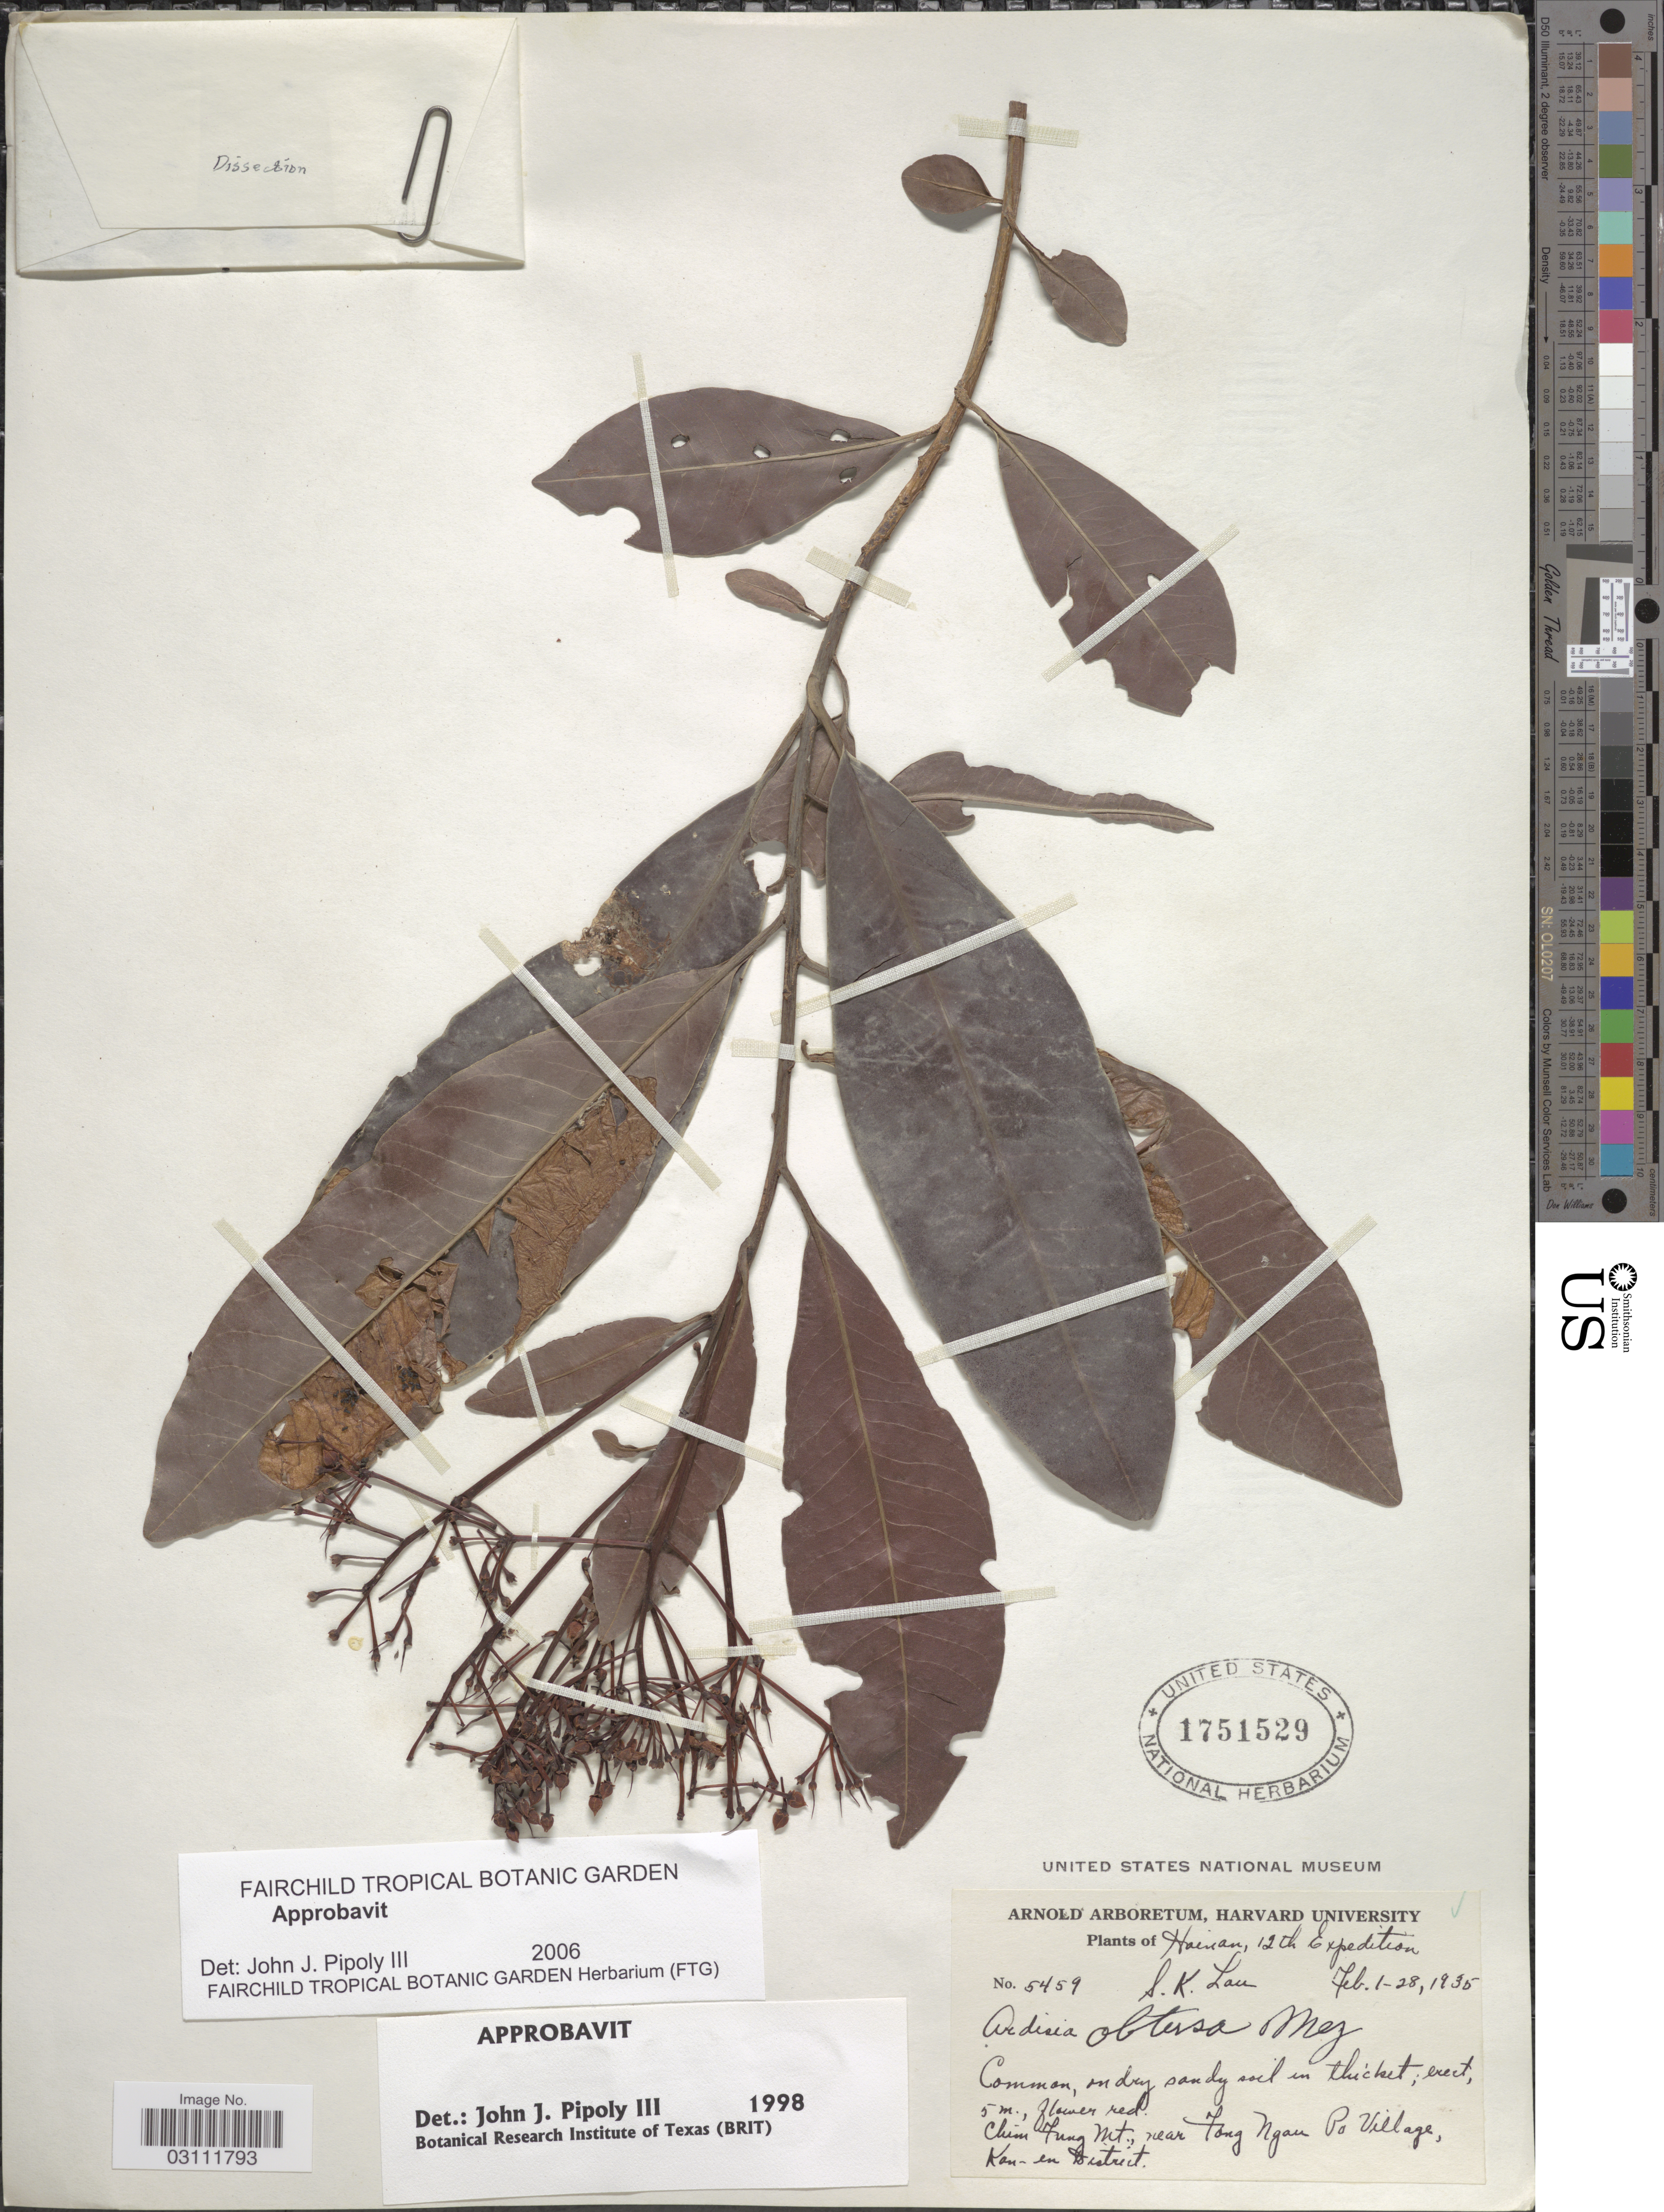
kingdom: Plantae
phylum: Tracheophyta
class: Magnoliopsida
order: Ericales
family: Primulaceae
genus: Ardisia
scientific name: Ardisia obtusa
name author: Mez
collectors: S. K. Lau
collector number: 5459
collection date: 1935-02-01/1935-02-28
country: China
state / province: Hainan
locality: Chim Fung Mt., near Fong Ngau Po Village, Kan-en District.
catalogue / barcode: US 1751529